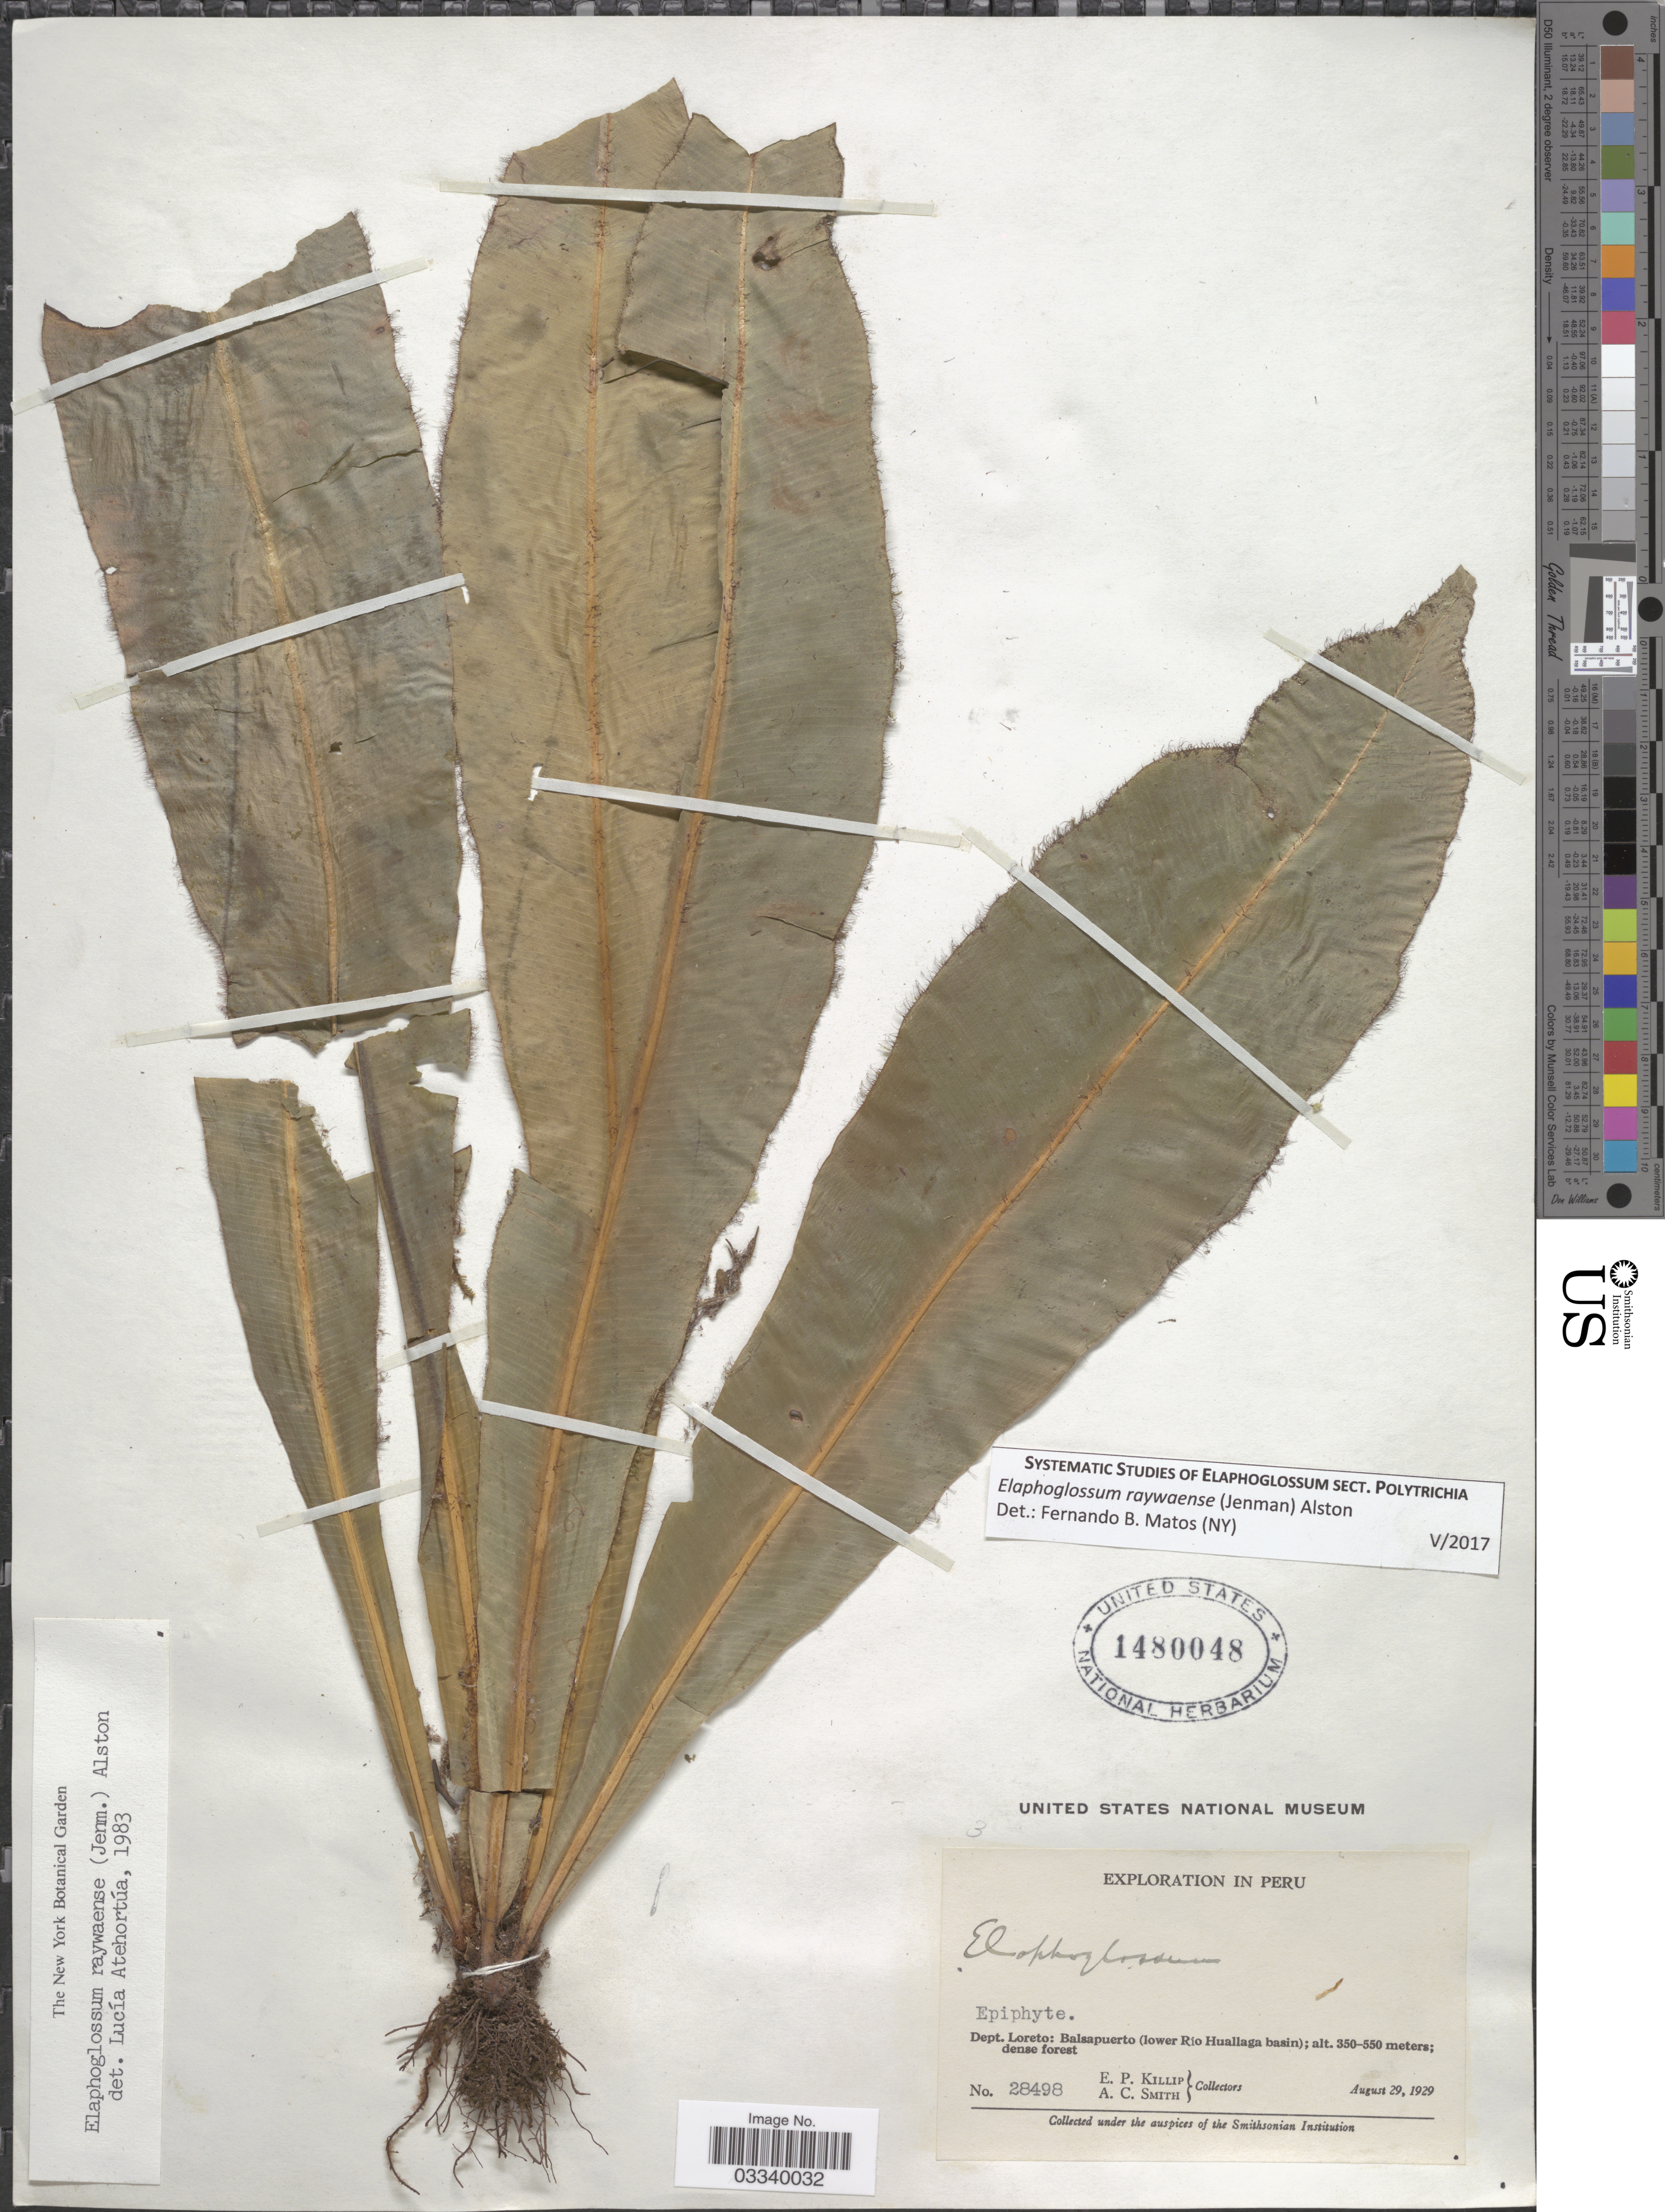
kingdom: Plantae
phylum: Tracheophyta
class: Polypodiopsida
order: Polypodiales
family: Dryopteridaceae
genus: Elaphoglossum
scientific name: Elaphoglossum raywaense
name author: (Jenman) Alston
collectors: E. P. Killip & A. C. Smith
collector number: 28498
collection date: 1929-08-29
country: Peru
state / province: Loreto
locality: Dept. Loreto: Balsapuerto (lower Río Huallaga basin).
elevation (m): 350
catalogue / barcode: US 1480048